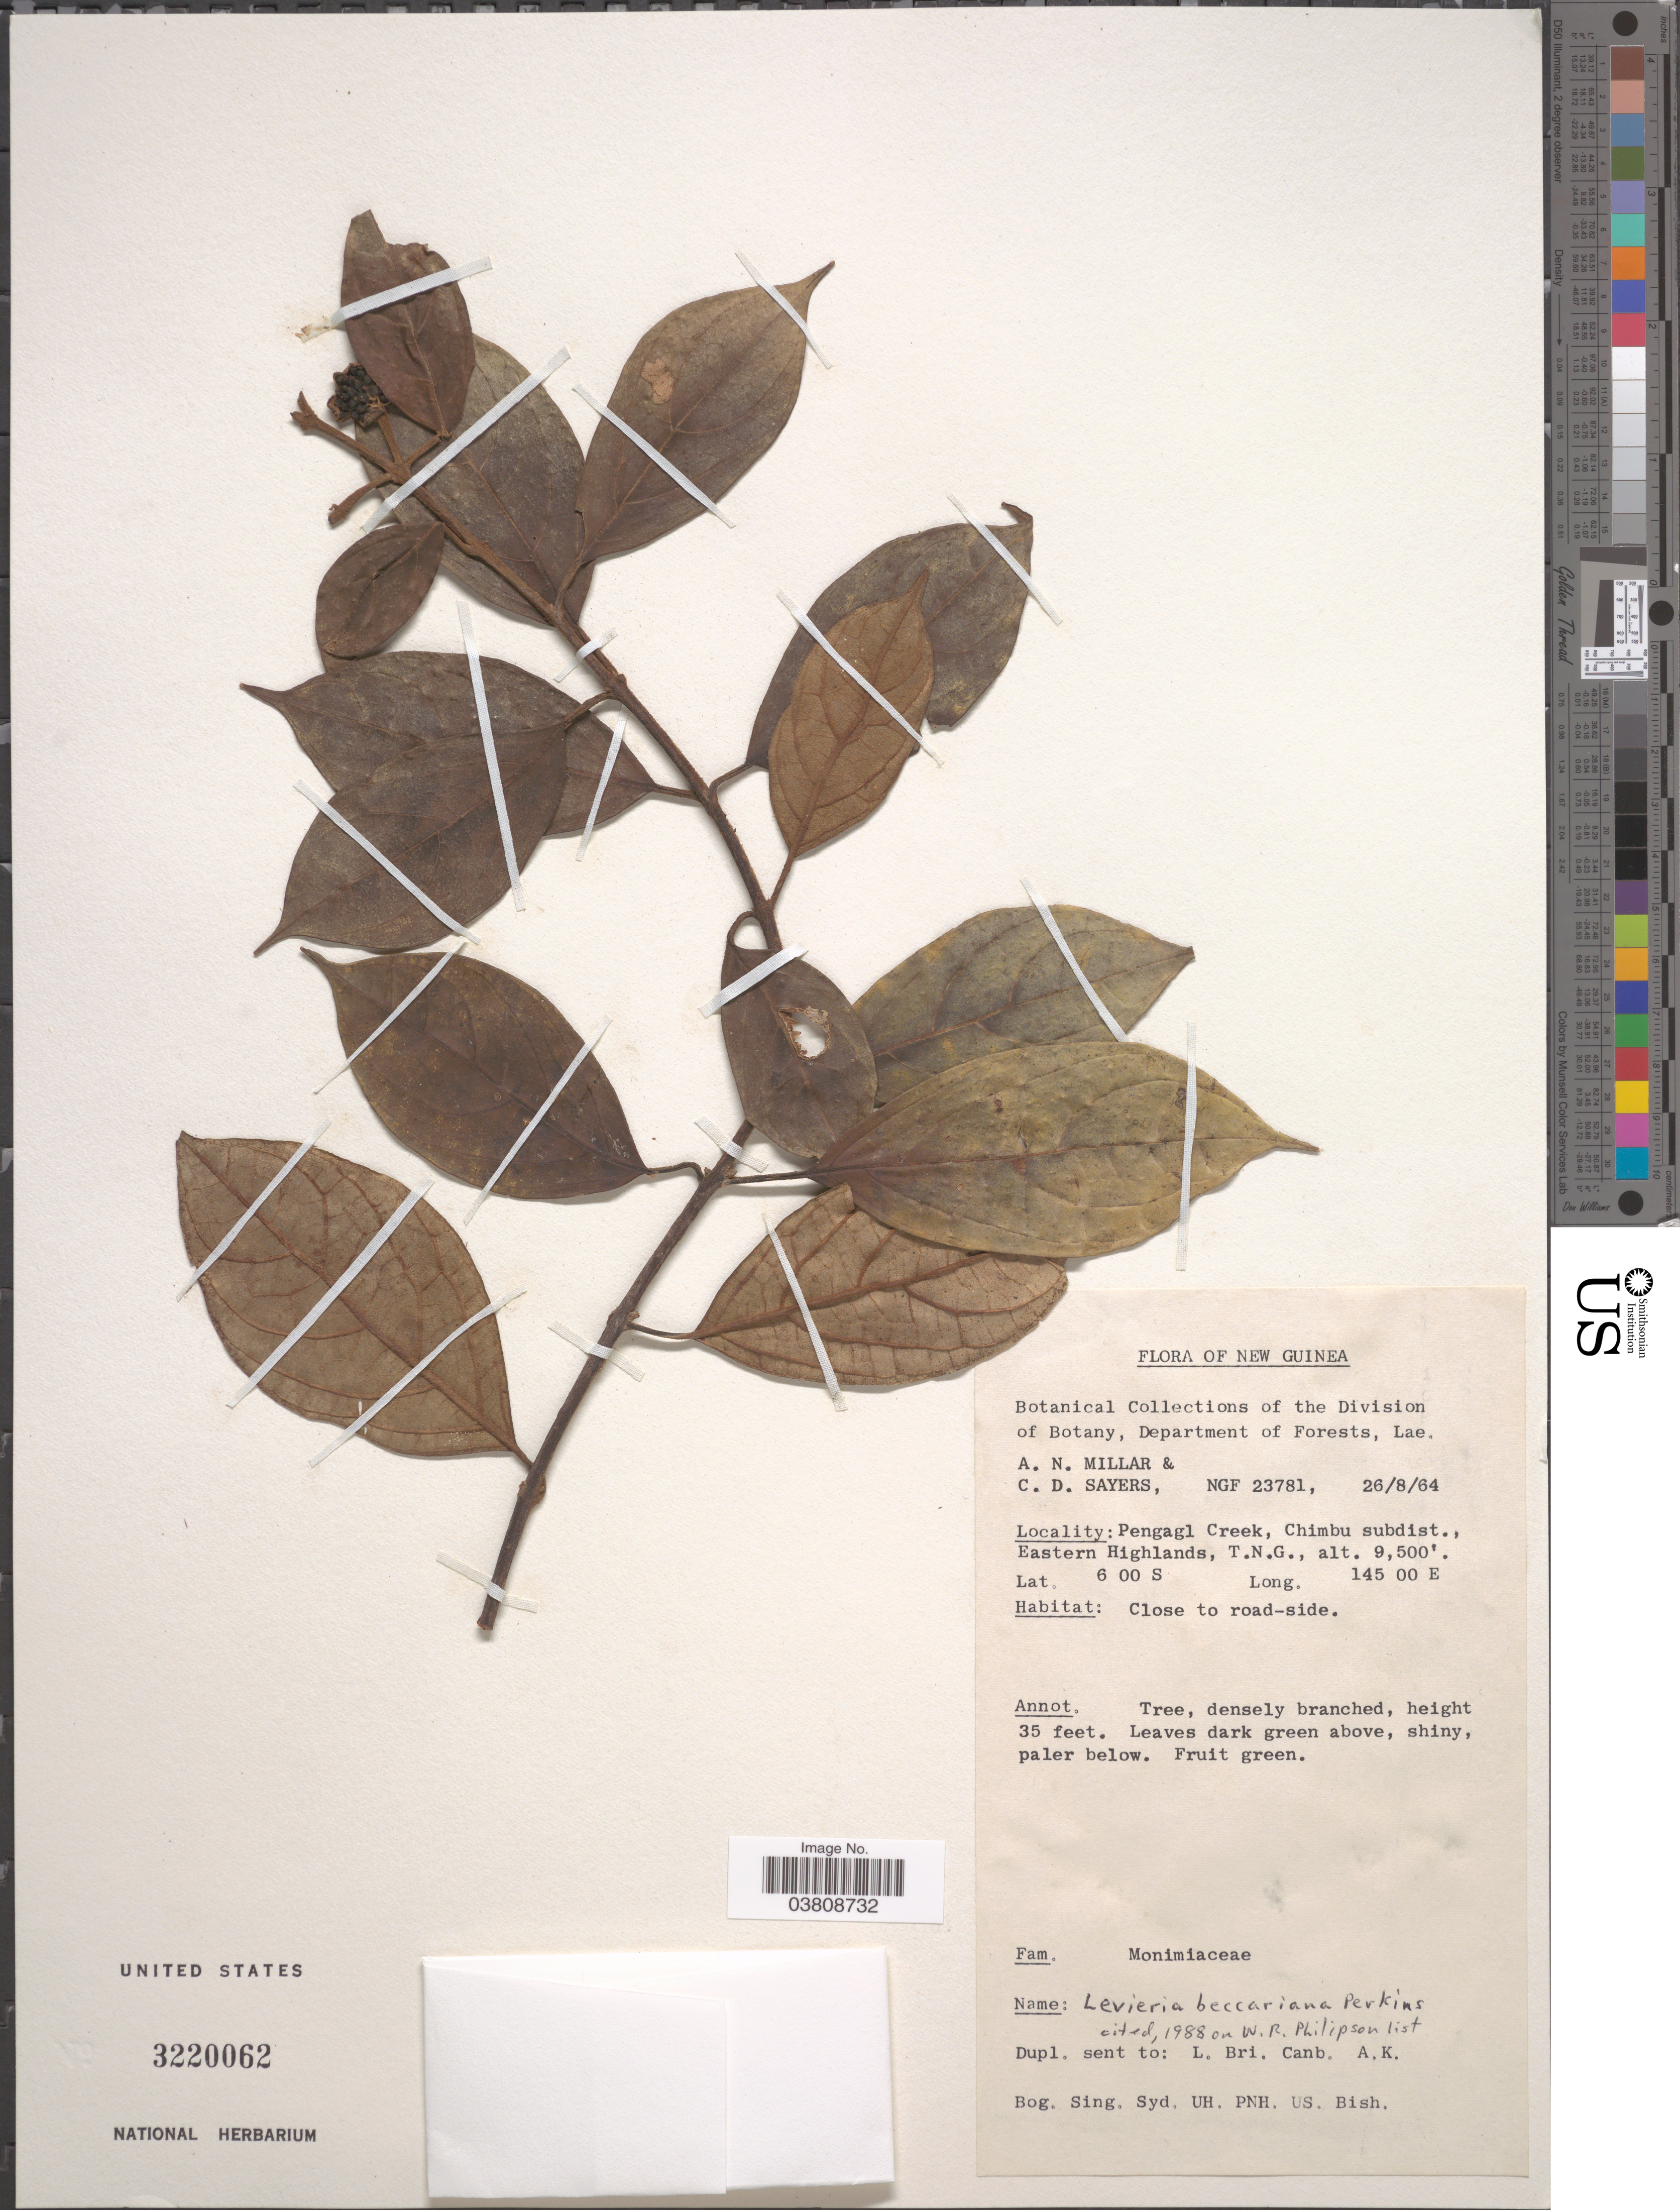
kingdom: Plantae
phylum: Tracheophyta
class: Magnoliopsida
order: Laurales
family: Monimiaceae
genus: Levieria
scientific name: Levieria beccariana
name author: Perk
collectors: A. Millar & C. Sayers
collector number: NGF 23781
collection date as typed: Transcribed d/m/y: 26/8/64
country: Papua New Guinea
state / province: Chimbu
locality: New Guinea. Pengagl Creek, Chimbu subdistr., Eastern Highlands, T.N.G.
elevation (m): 2896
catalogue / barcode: US 3220062